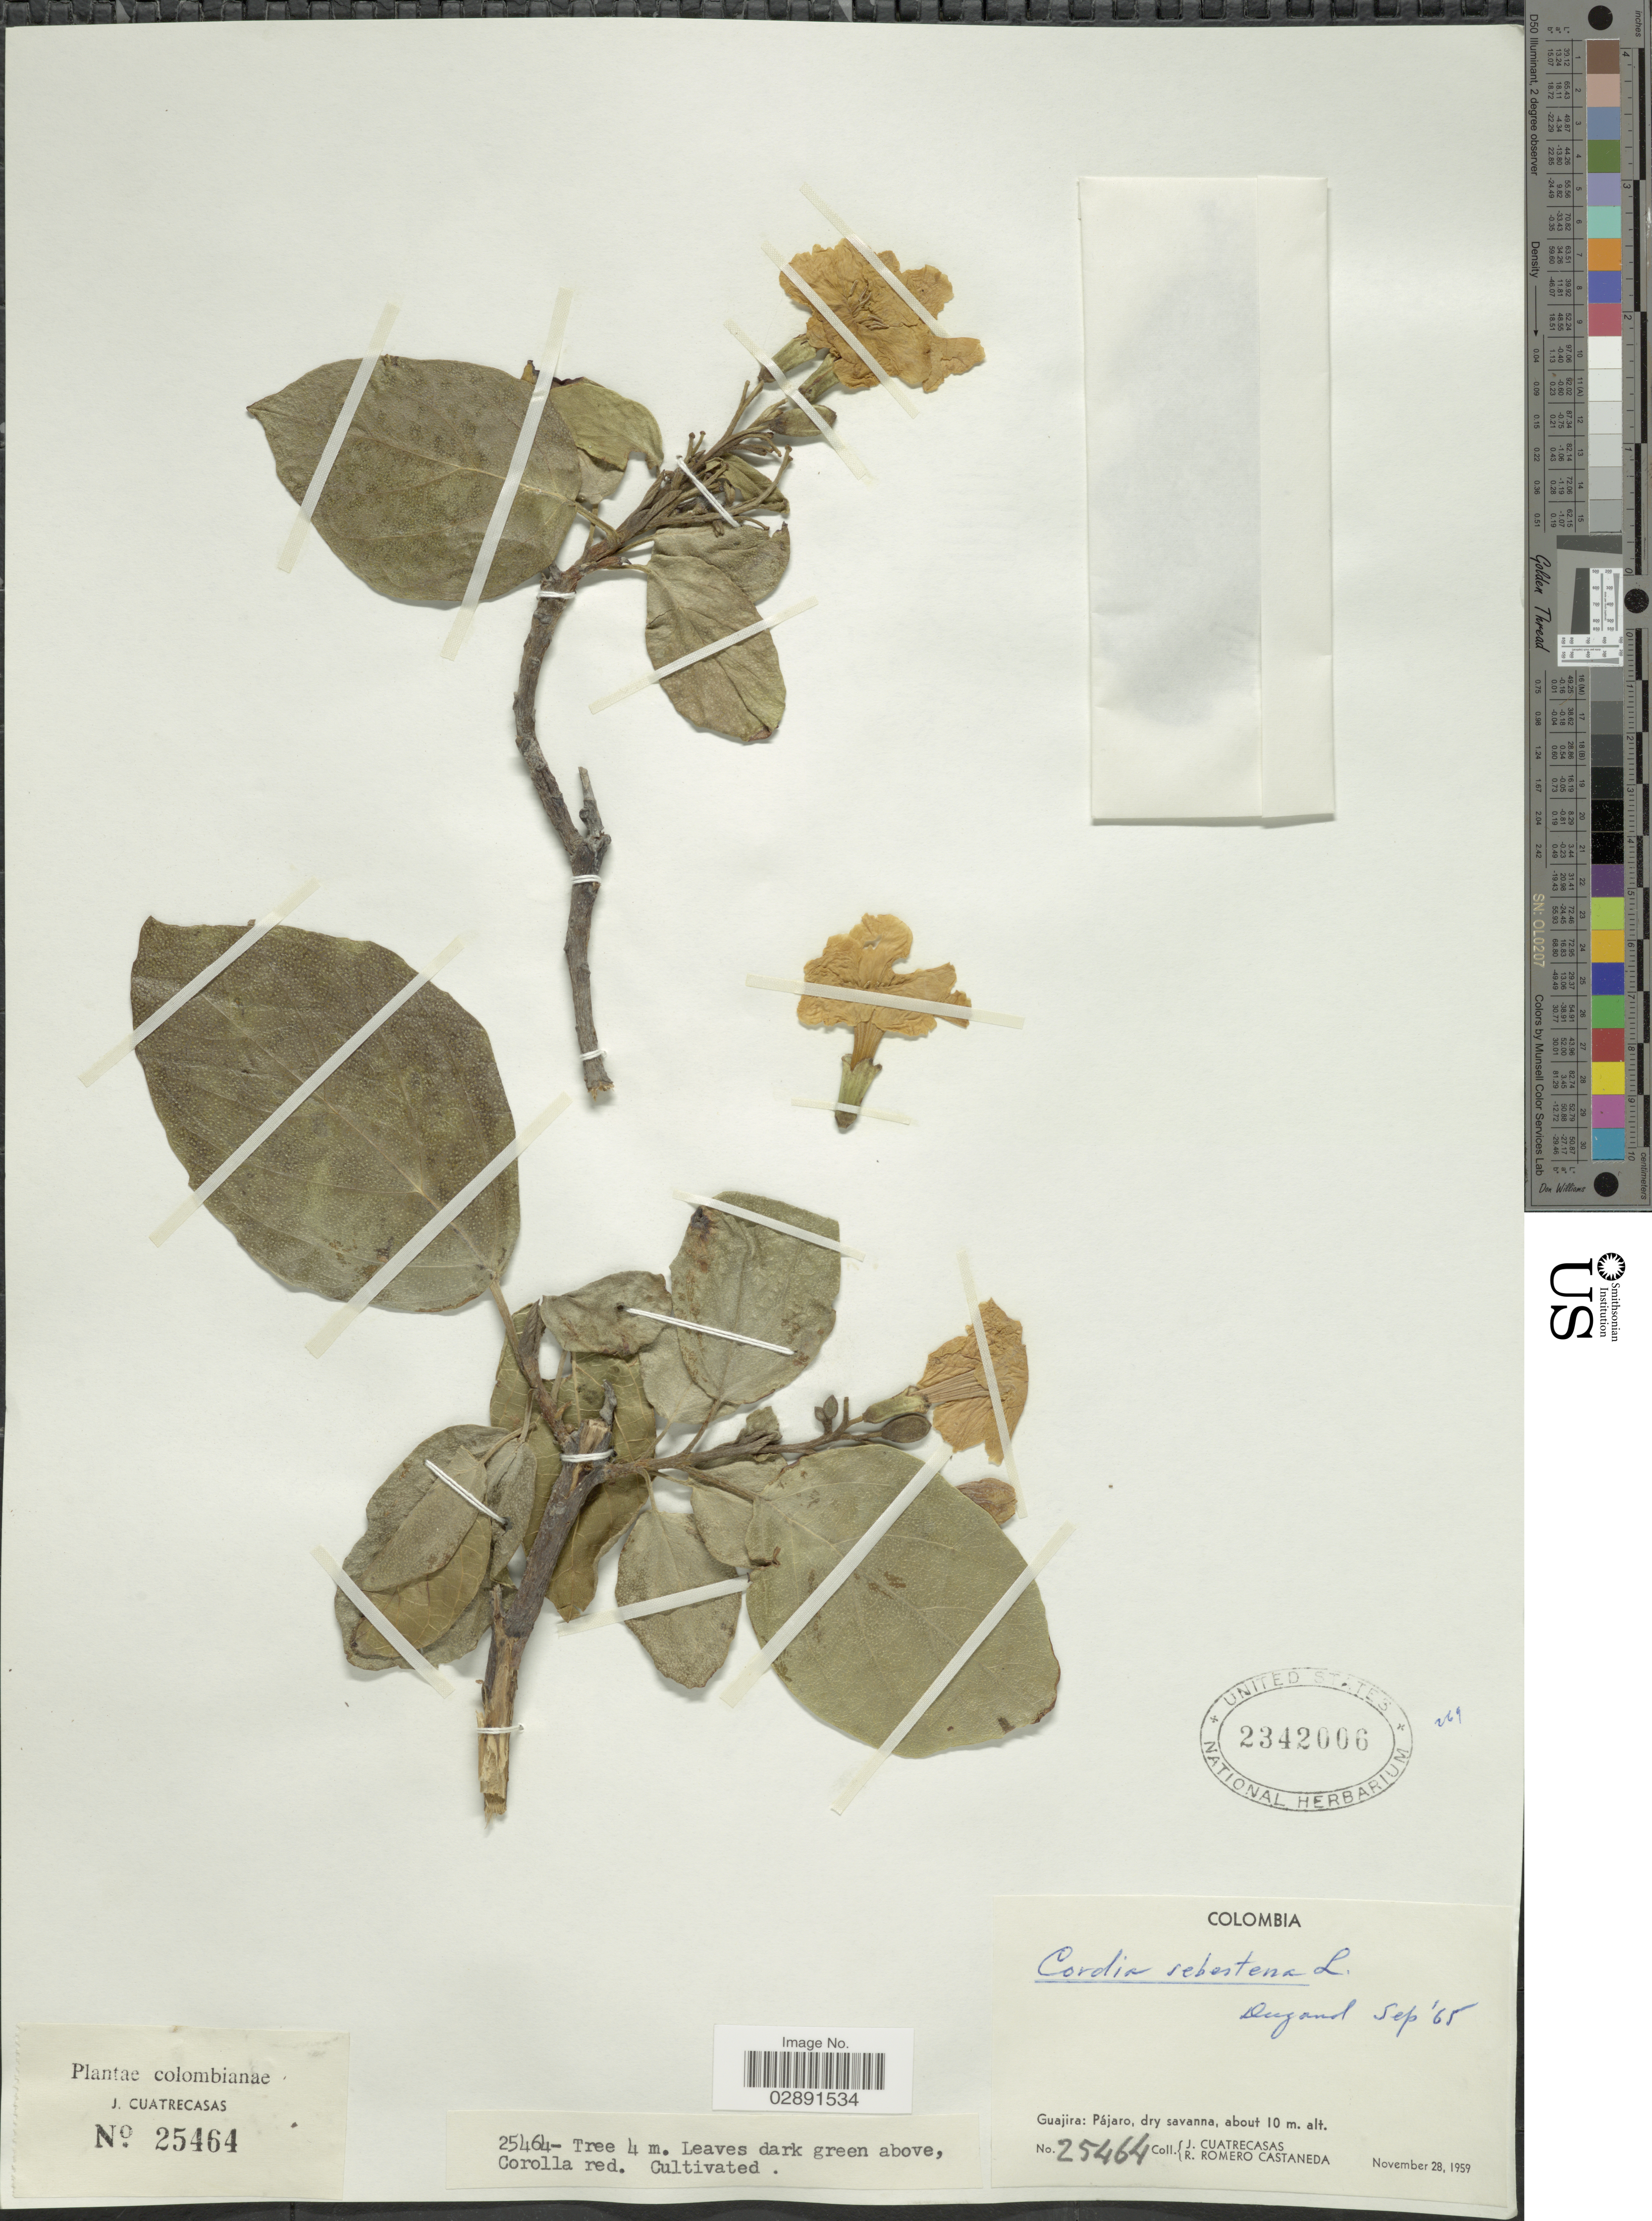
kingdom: Plantae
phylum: Tracheophyta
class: Magnoliopsida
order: Boraginales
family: Cordiaceae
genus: Cordia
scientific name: Cordia sebestena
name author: L.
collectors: J. Cuatrecasas & R. Romero Castañeda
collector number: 25464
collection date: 1959-11-28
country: Colombia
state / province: La Guajira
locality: Pájaro.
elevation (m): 10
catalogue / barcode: US 2342006